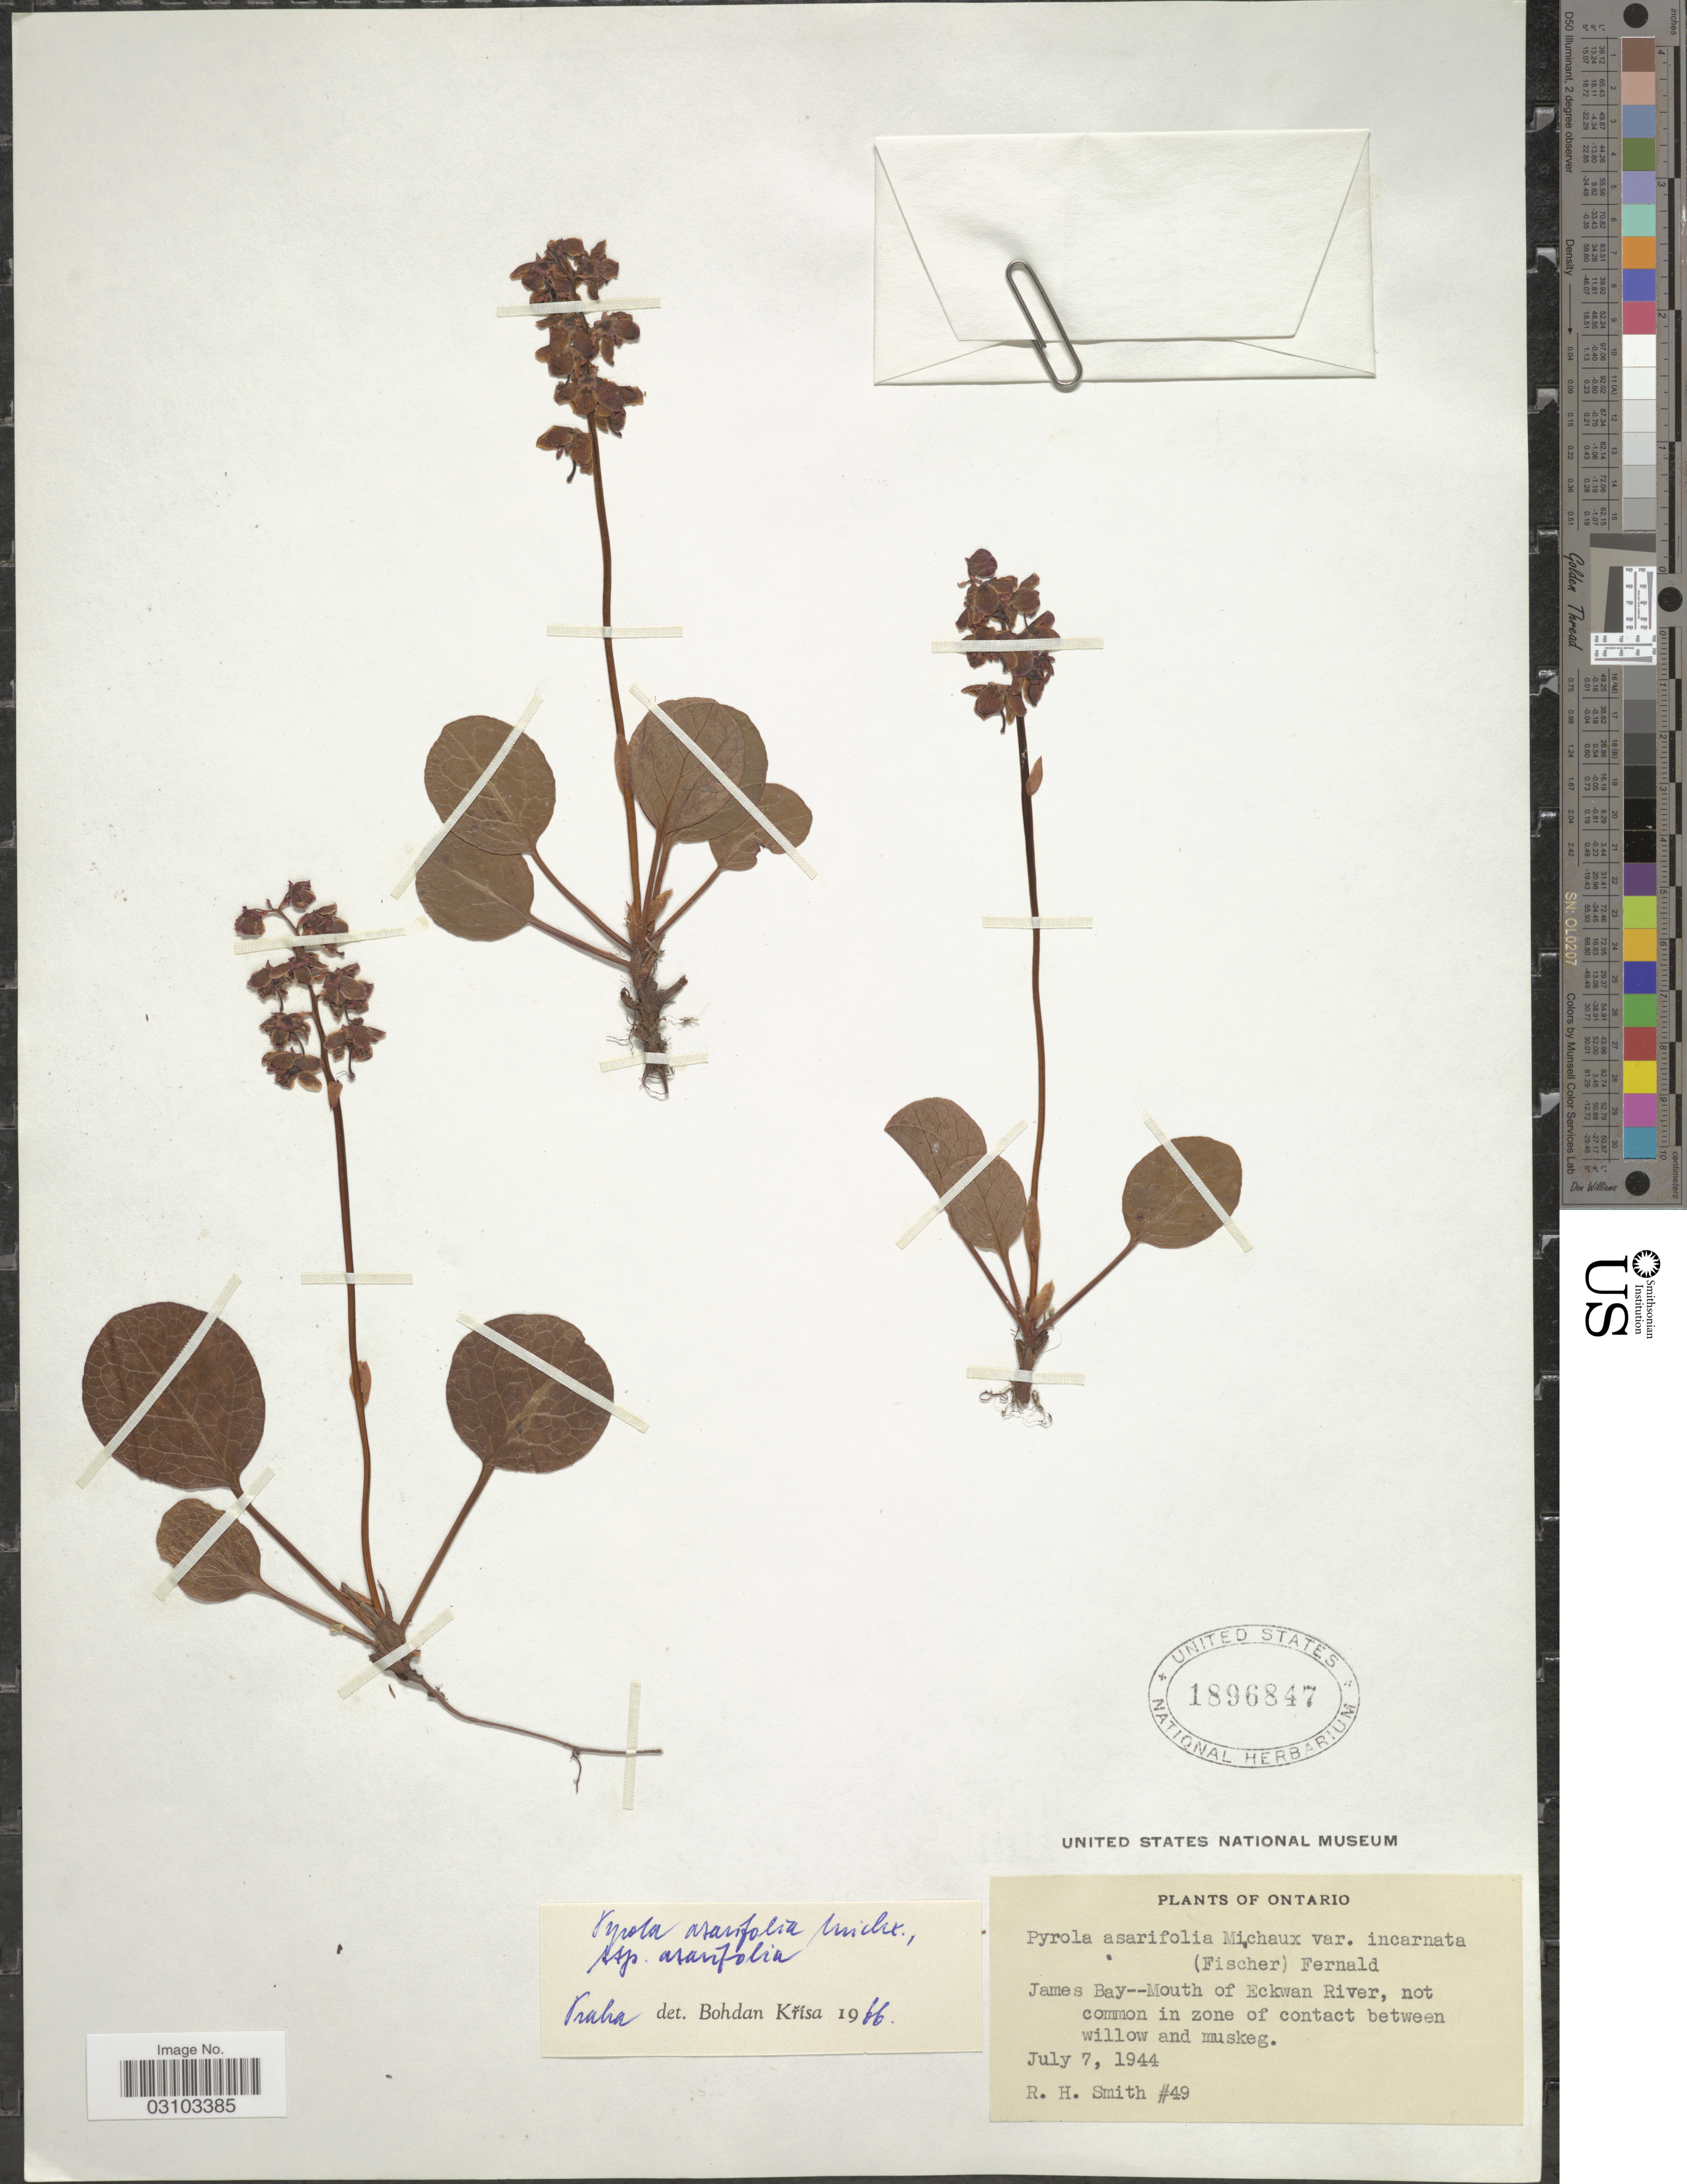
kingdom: Plantae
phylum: Tracheophyta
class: Magnoliopsida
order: Ericales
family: Ericaceae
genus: Pyrola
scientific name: Pyrola asarifolia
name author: Michx.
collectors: R. H. Smith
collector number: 49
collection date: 1944-07-07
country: Canada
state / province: Ontario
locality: James Bay--Mouth of Eckwan River.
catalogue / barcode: US 1896847